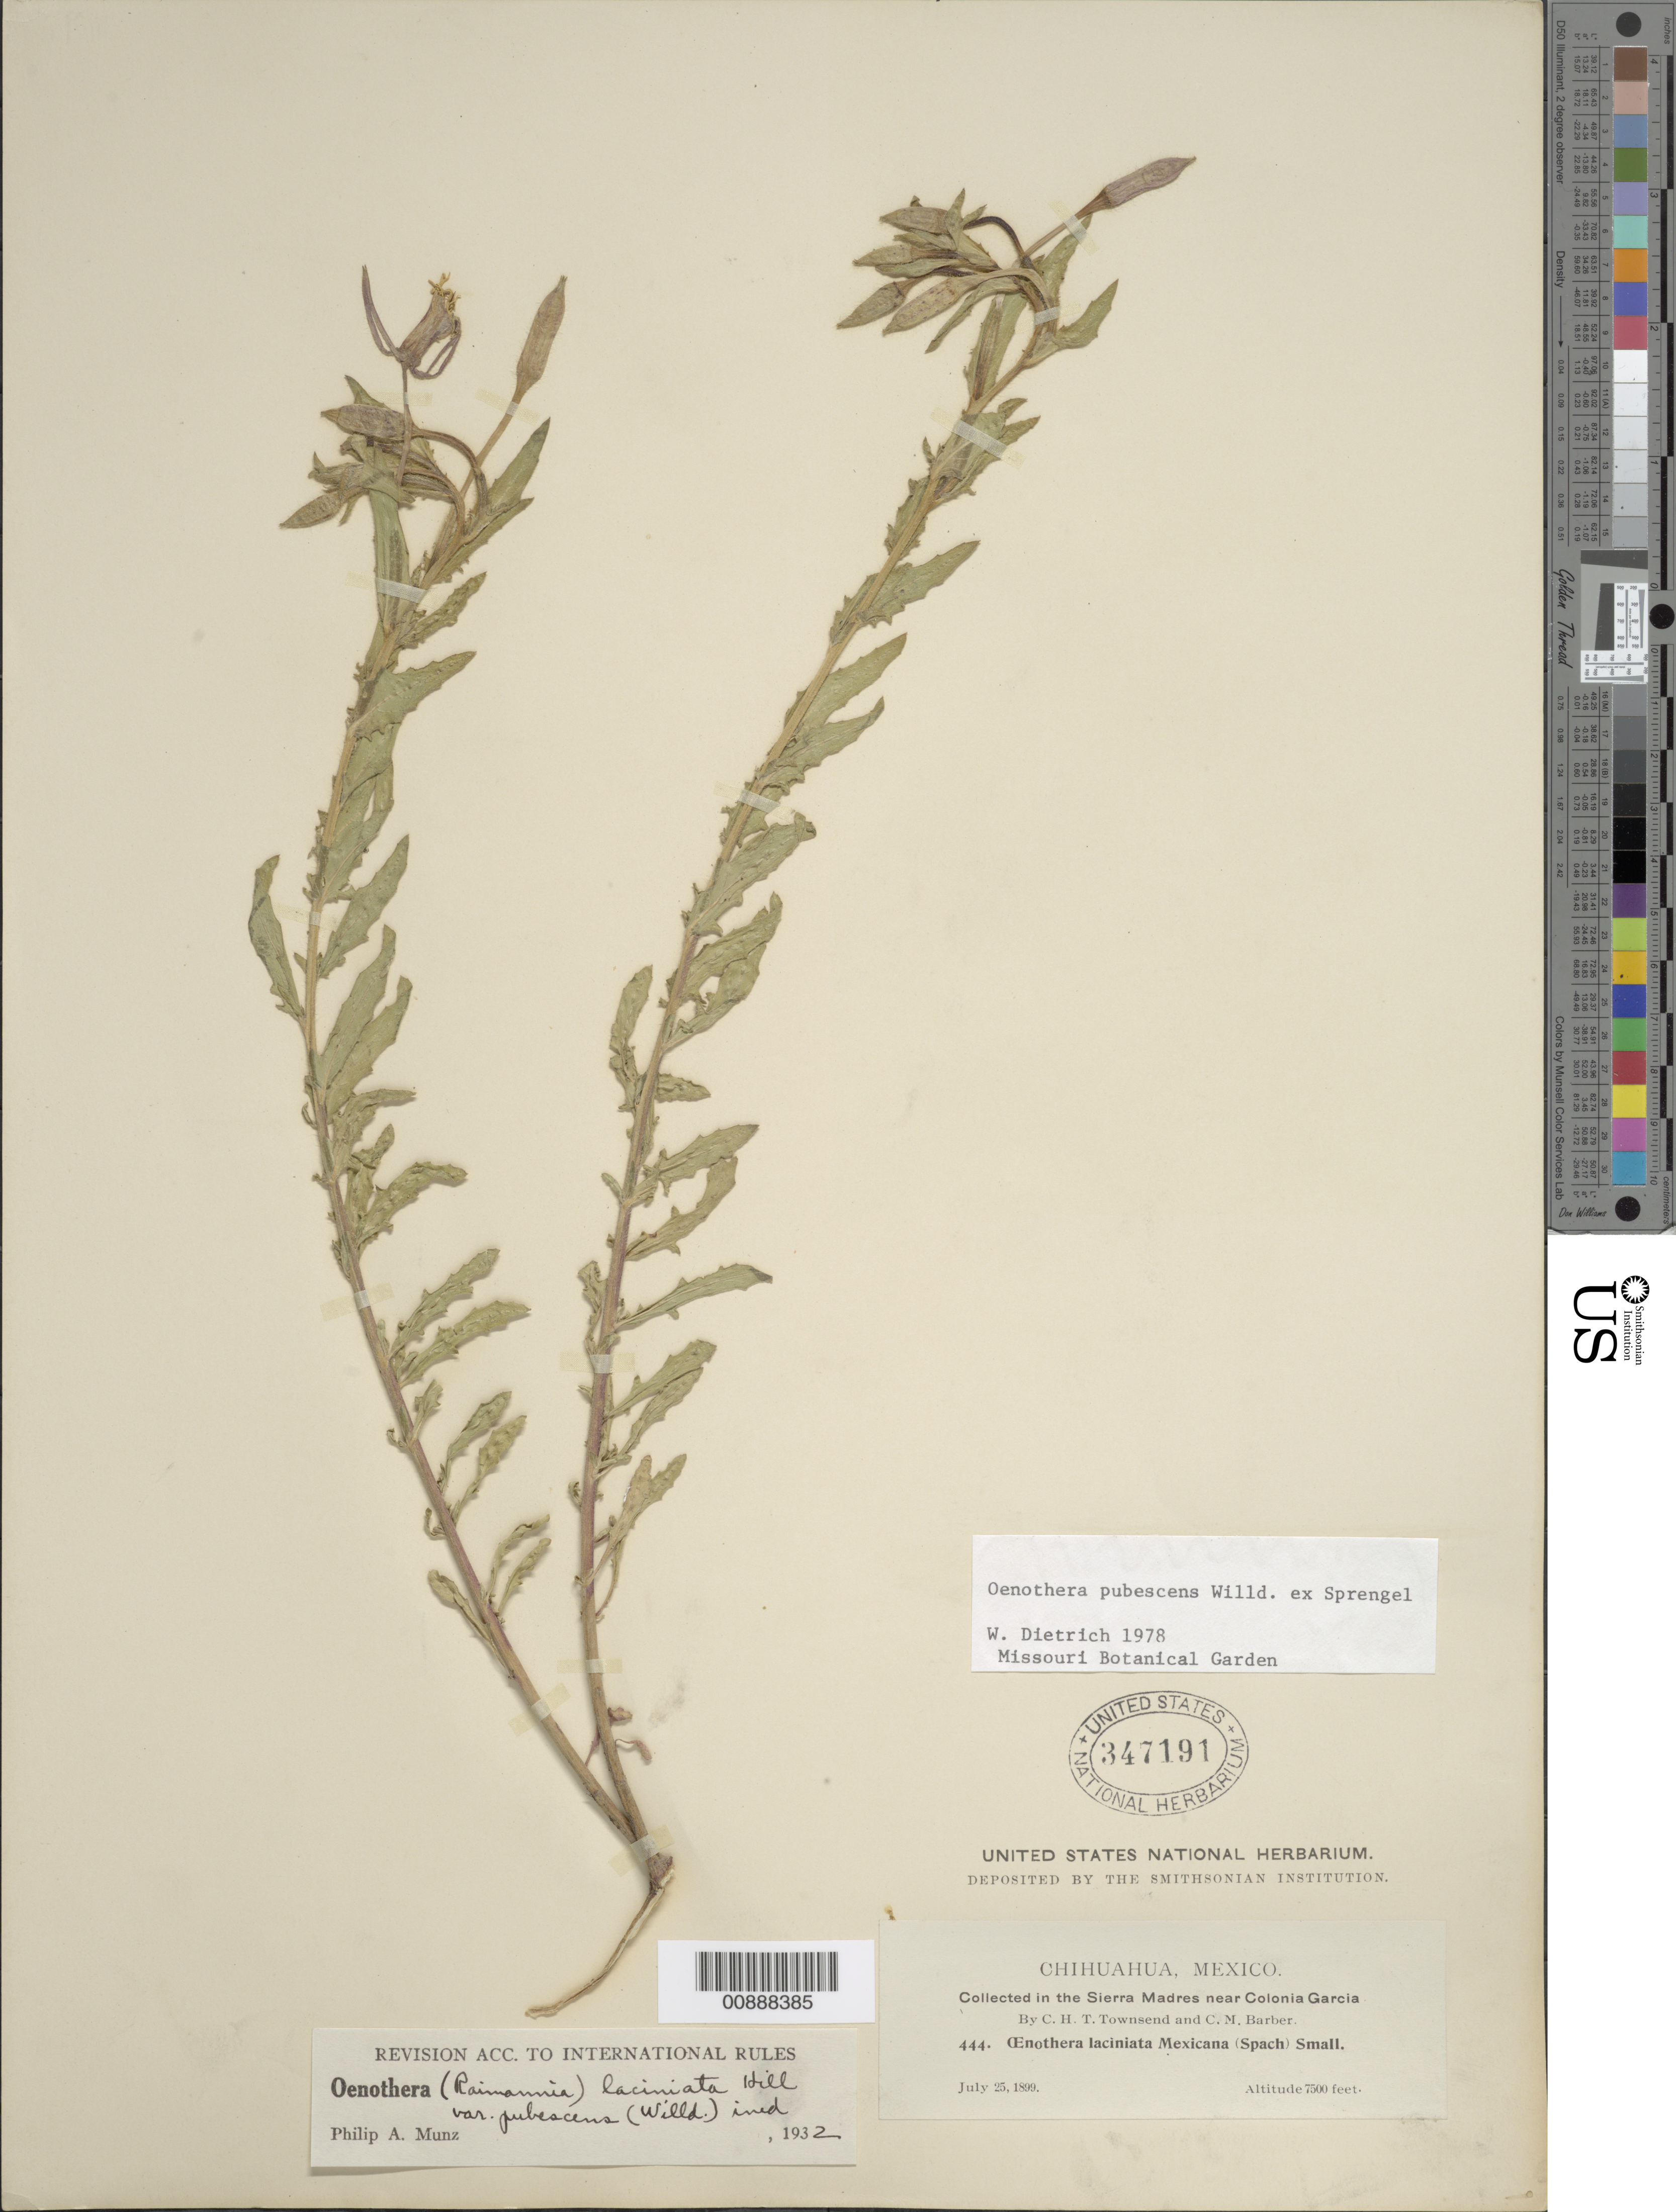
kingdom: Plantae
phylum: Tracheophyta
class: Magnoliopsida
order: Myrtales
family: Onagraceae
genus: Oenothera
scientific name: Oenothera pubescens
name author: Willd. ex Spreng.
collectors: C. H. T. Townsend & C. Barber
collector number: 444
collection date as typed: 25 Jul 1899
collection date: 1899-07-25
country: Mexico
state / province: Chihuahua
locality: Sierra Madre near Colonia García, Chihuahua.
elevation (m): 2286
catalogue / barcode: US 347191